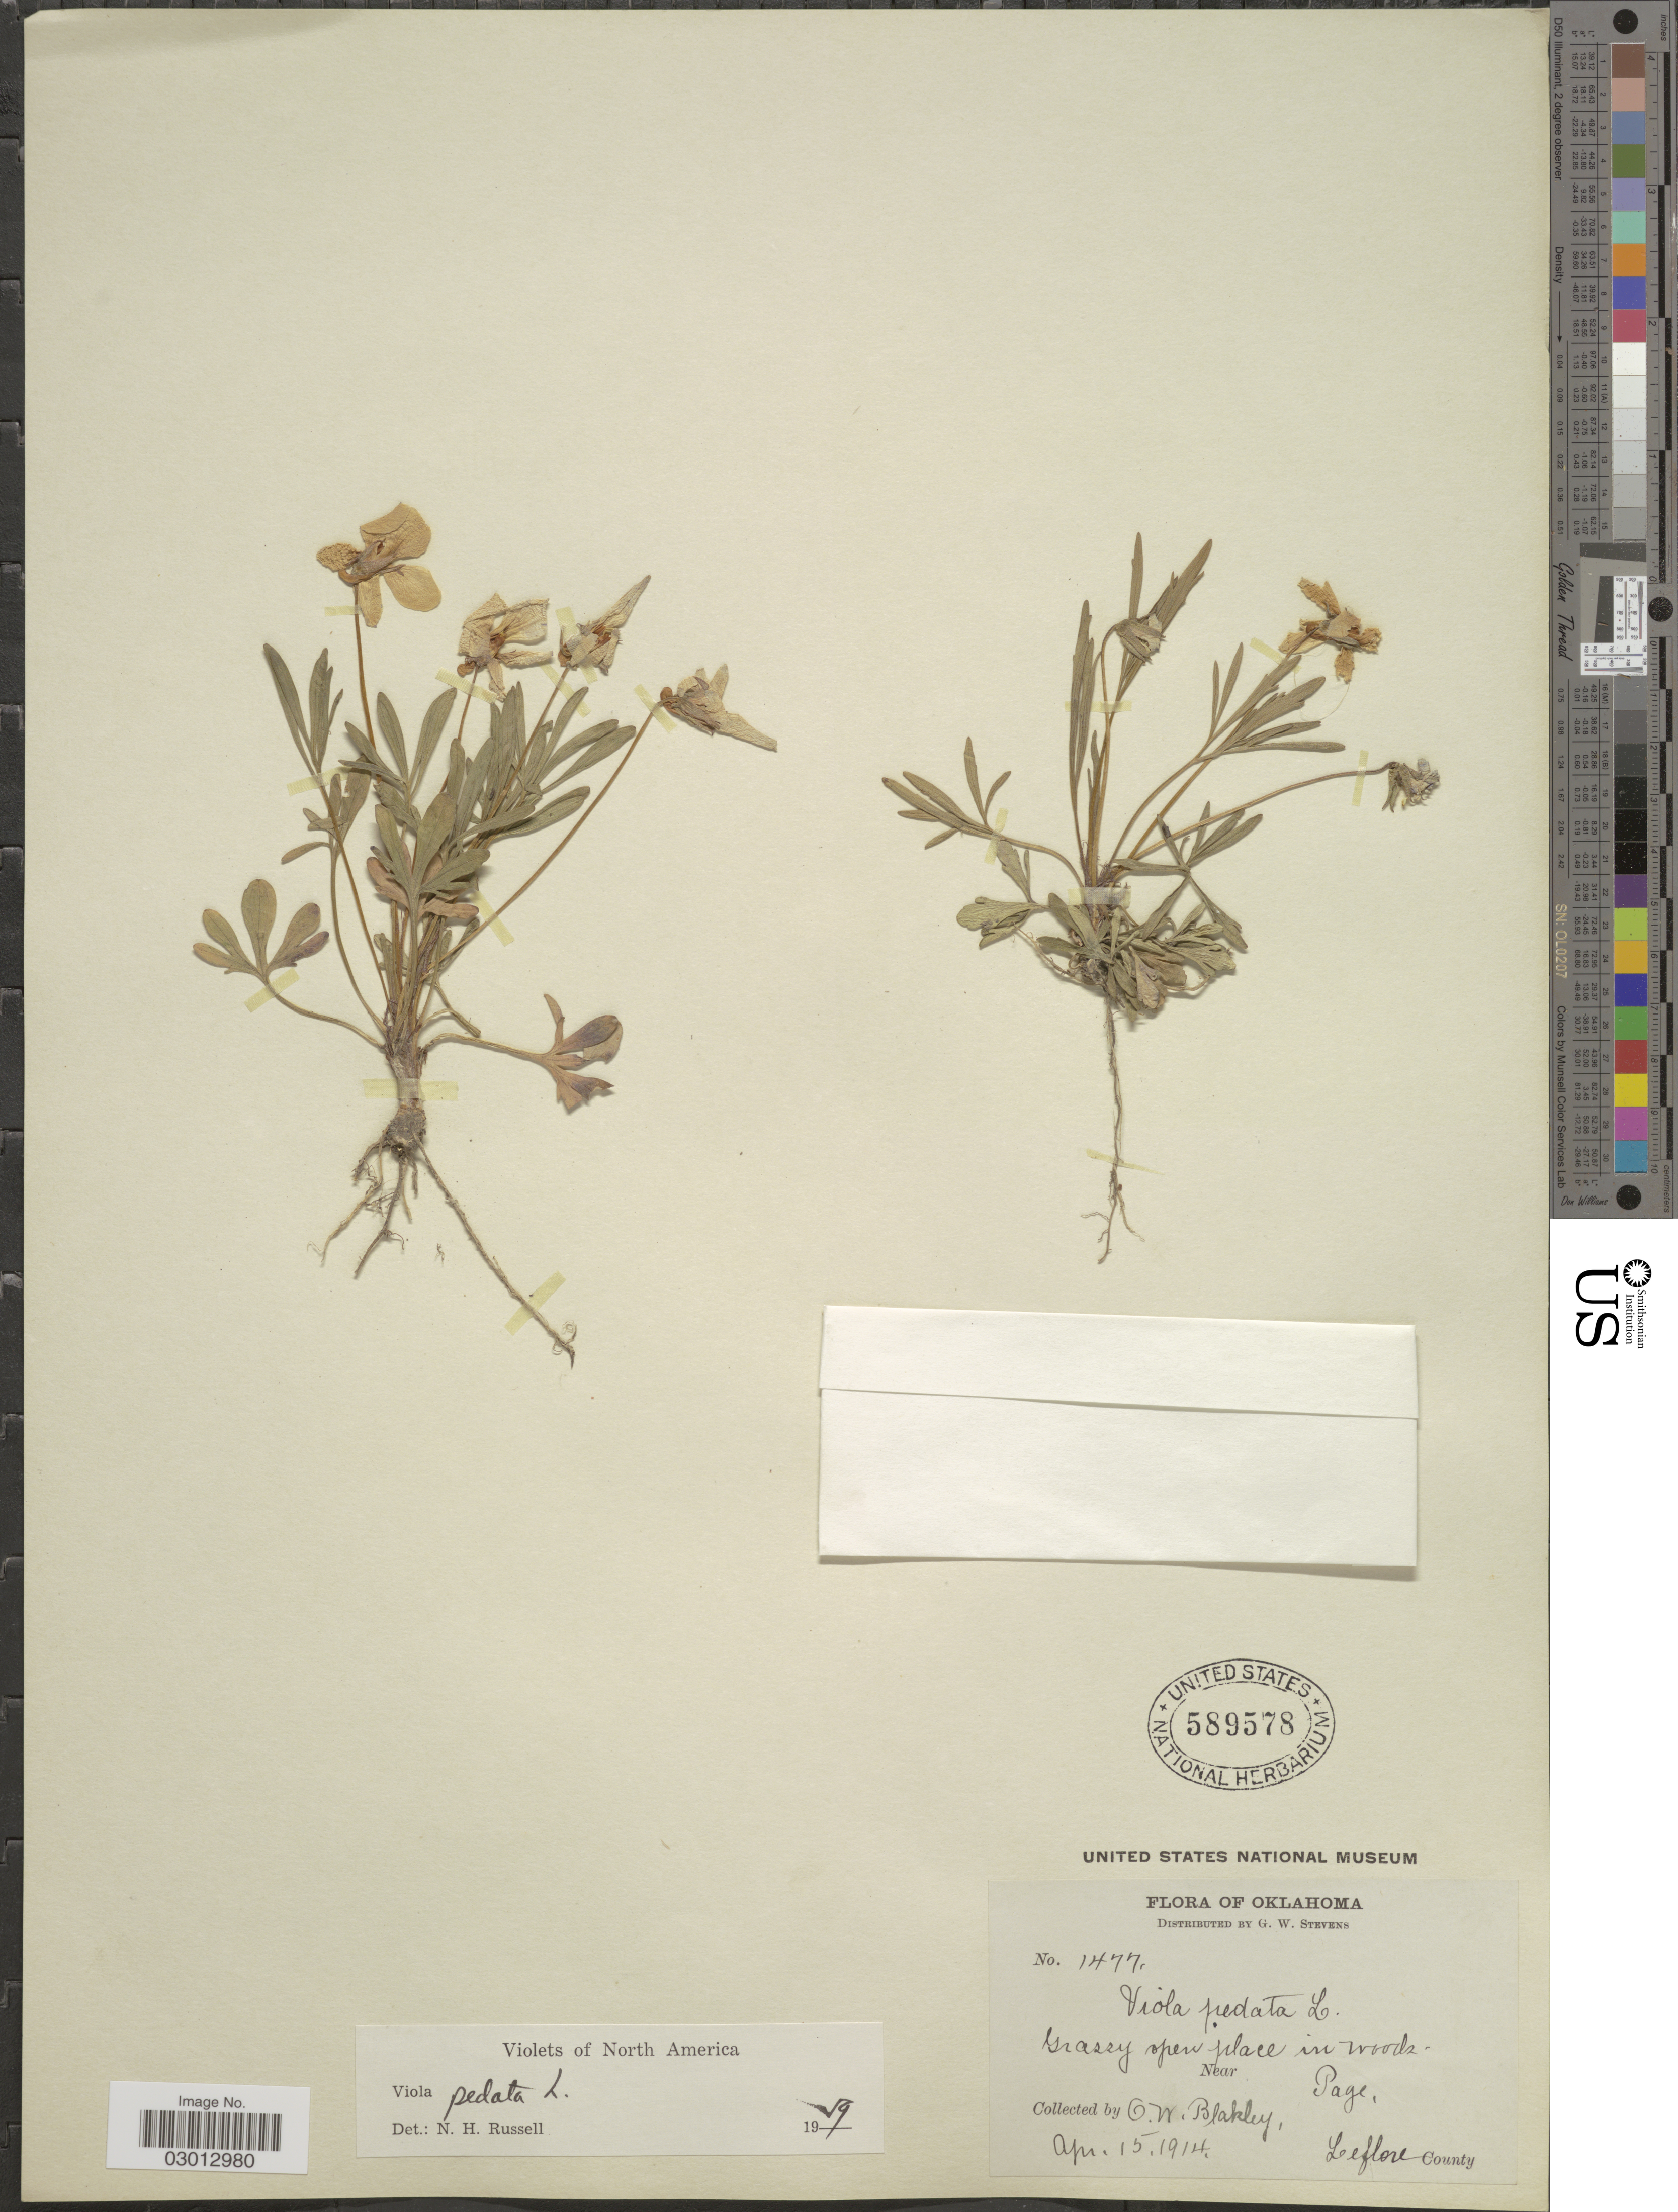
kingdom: Plantae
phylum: Tracheophyta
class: Magnoliopsida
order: Malpighiales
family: Violaceae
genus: Viola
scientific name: Viola pedata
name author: L.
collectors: G. W. Stevens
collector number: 1477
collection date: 1914-04-15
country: United States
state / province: Oklahoma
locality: Near Page. Leflore County.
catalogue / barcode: US 589578